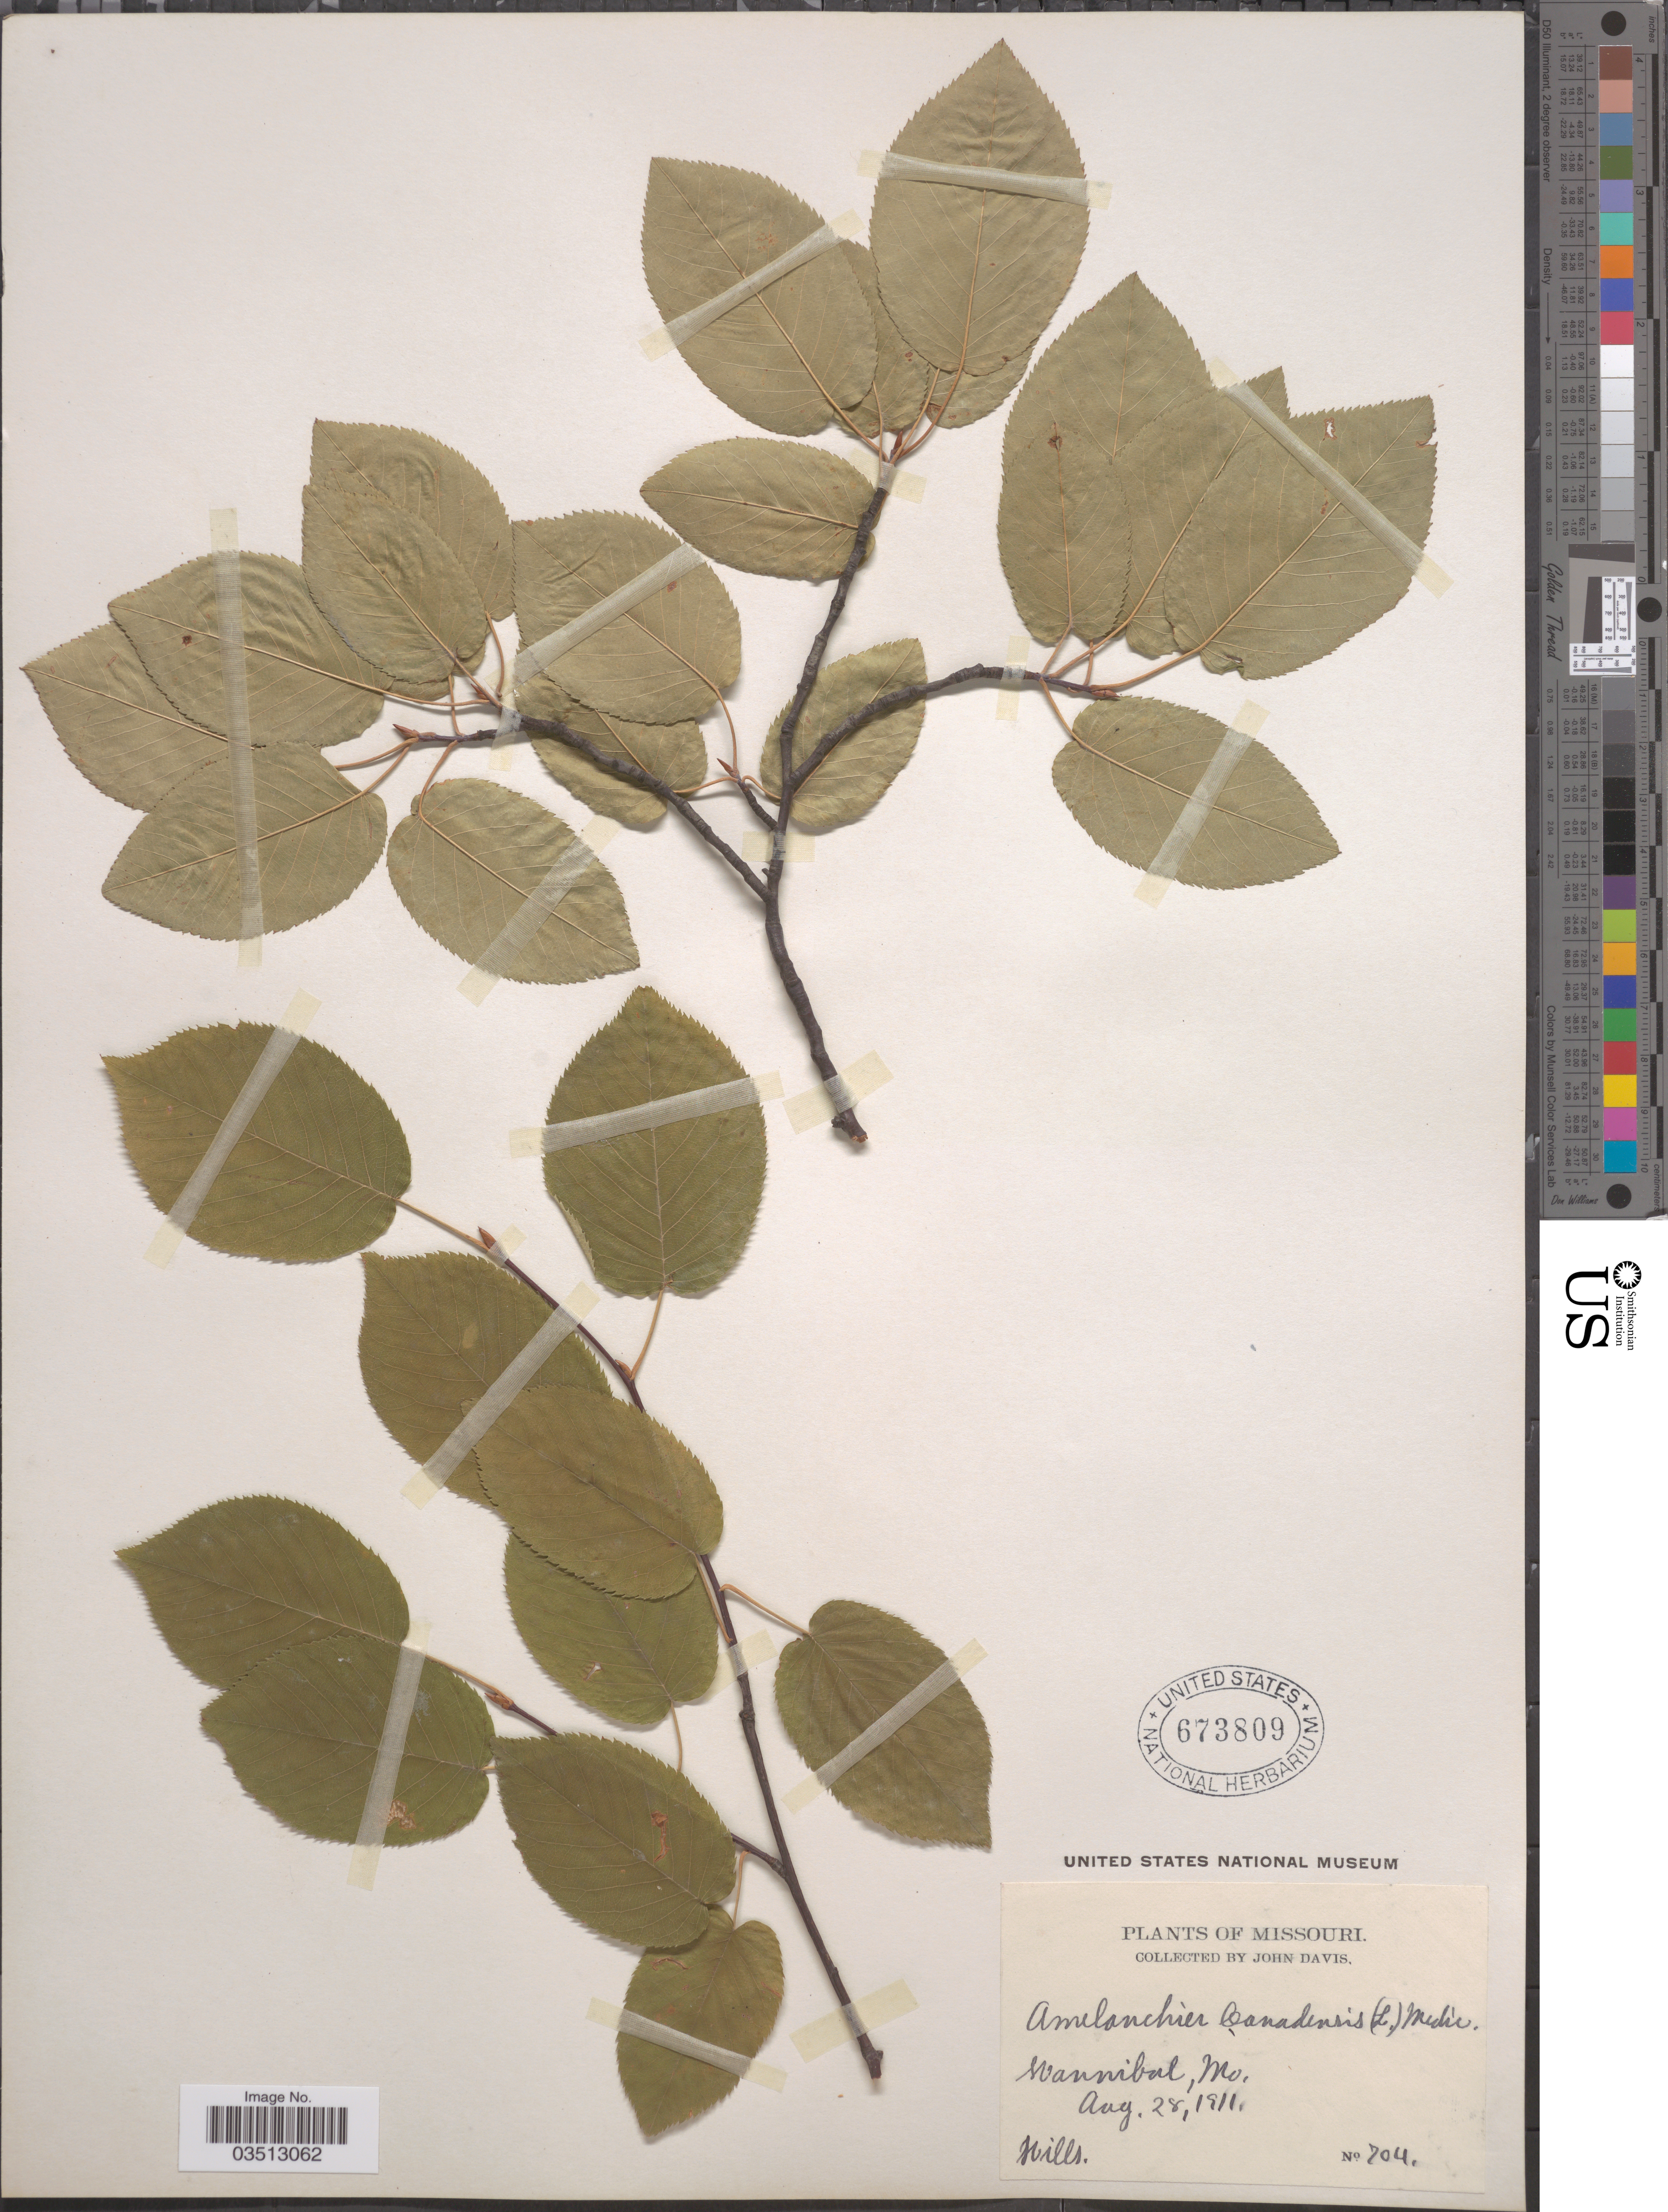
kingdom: Plantae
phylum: Tracheophyta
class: Magnoliopsida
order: Rosales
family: Rosaceae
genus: Amelanchier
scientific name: Amelanchier sp.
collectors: J. Davis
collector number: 704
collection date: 1911-08-28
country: United States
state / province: Missouri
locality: Hannibal.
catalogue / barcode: US 673809